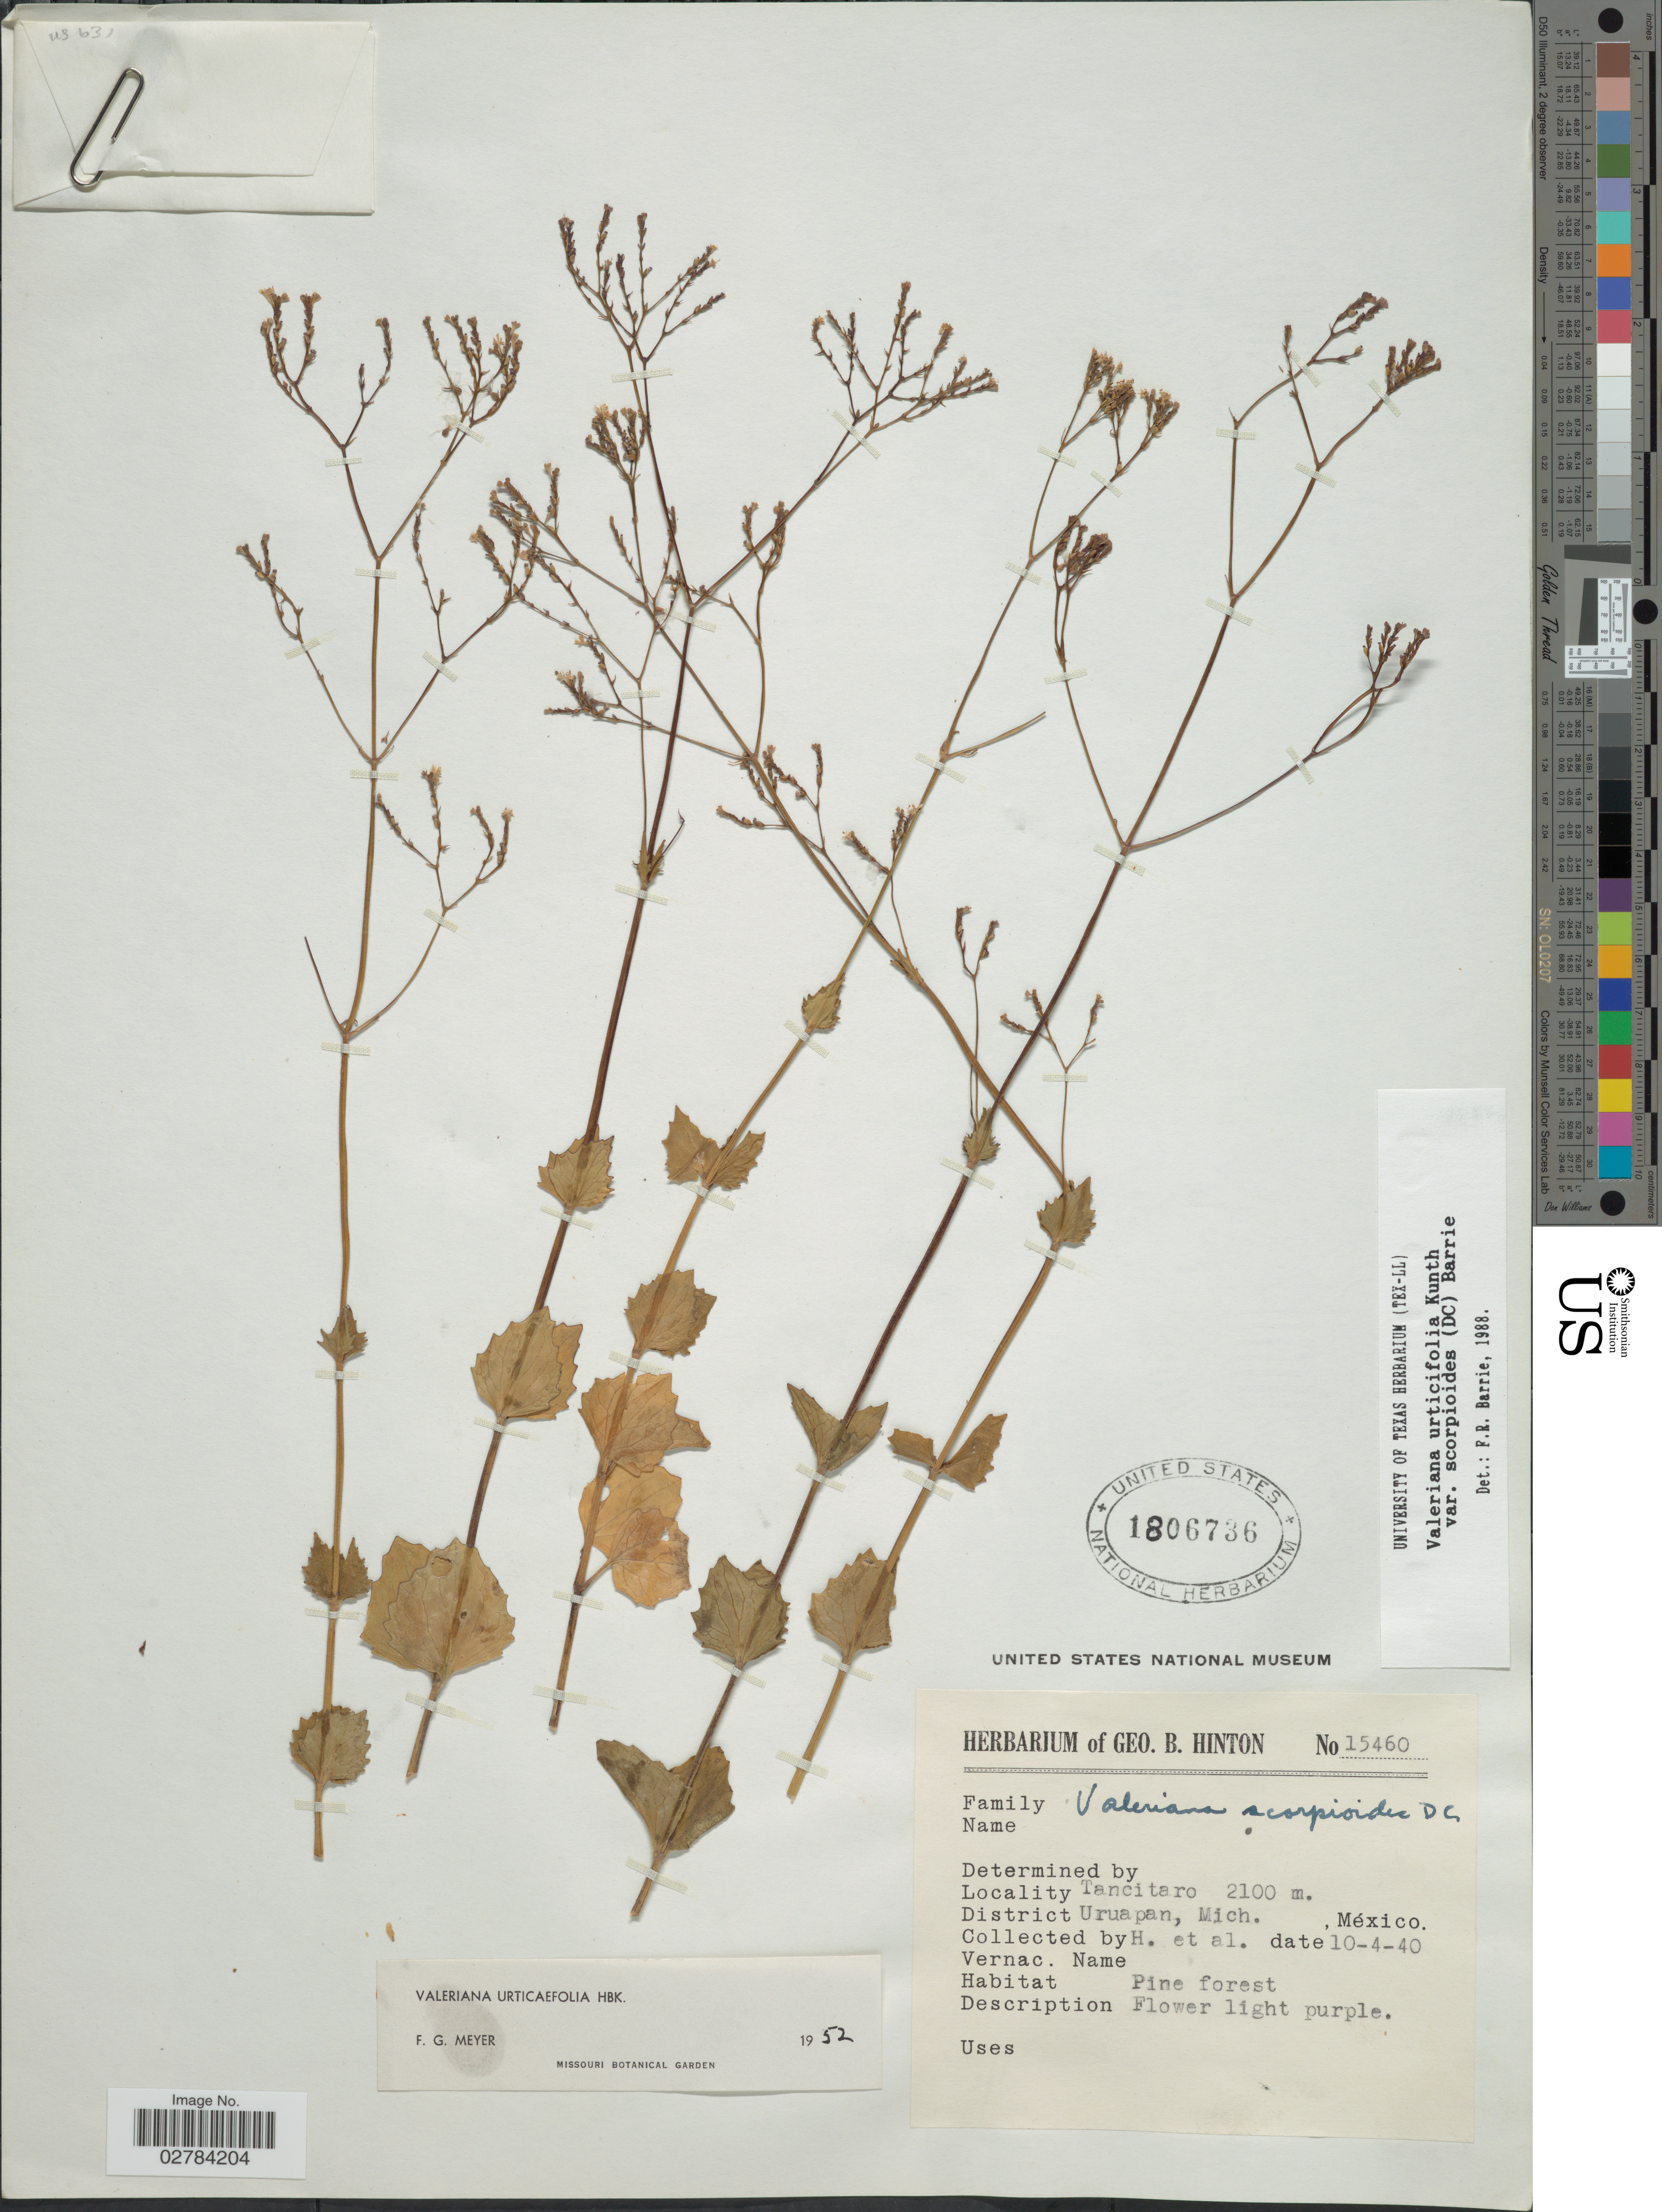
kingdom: Plantae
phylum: Tracheophyta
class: Magnoliopsida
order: Dipsacales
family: Caprifoliaceae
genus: Valeriana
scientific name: Valeriana urticifolia var. scorpioides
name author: (DC.) Barrie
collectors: G. B. Hinton & et al.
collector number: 15460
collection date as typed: Transcribed d/m/y: 10/4/40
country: Mexico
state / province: Michoacán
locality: Tancitaro, District Uruapan.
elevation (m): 2100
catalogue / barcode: US 1806736